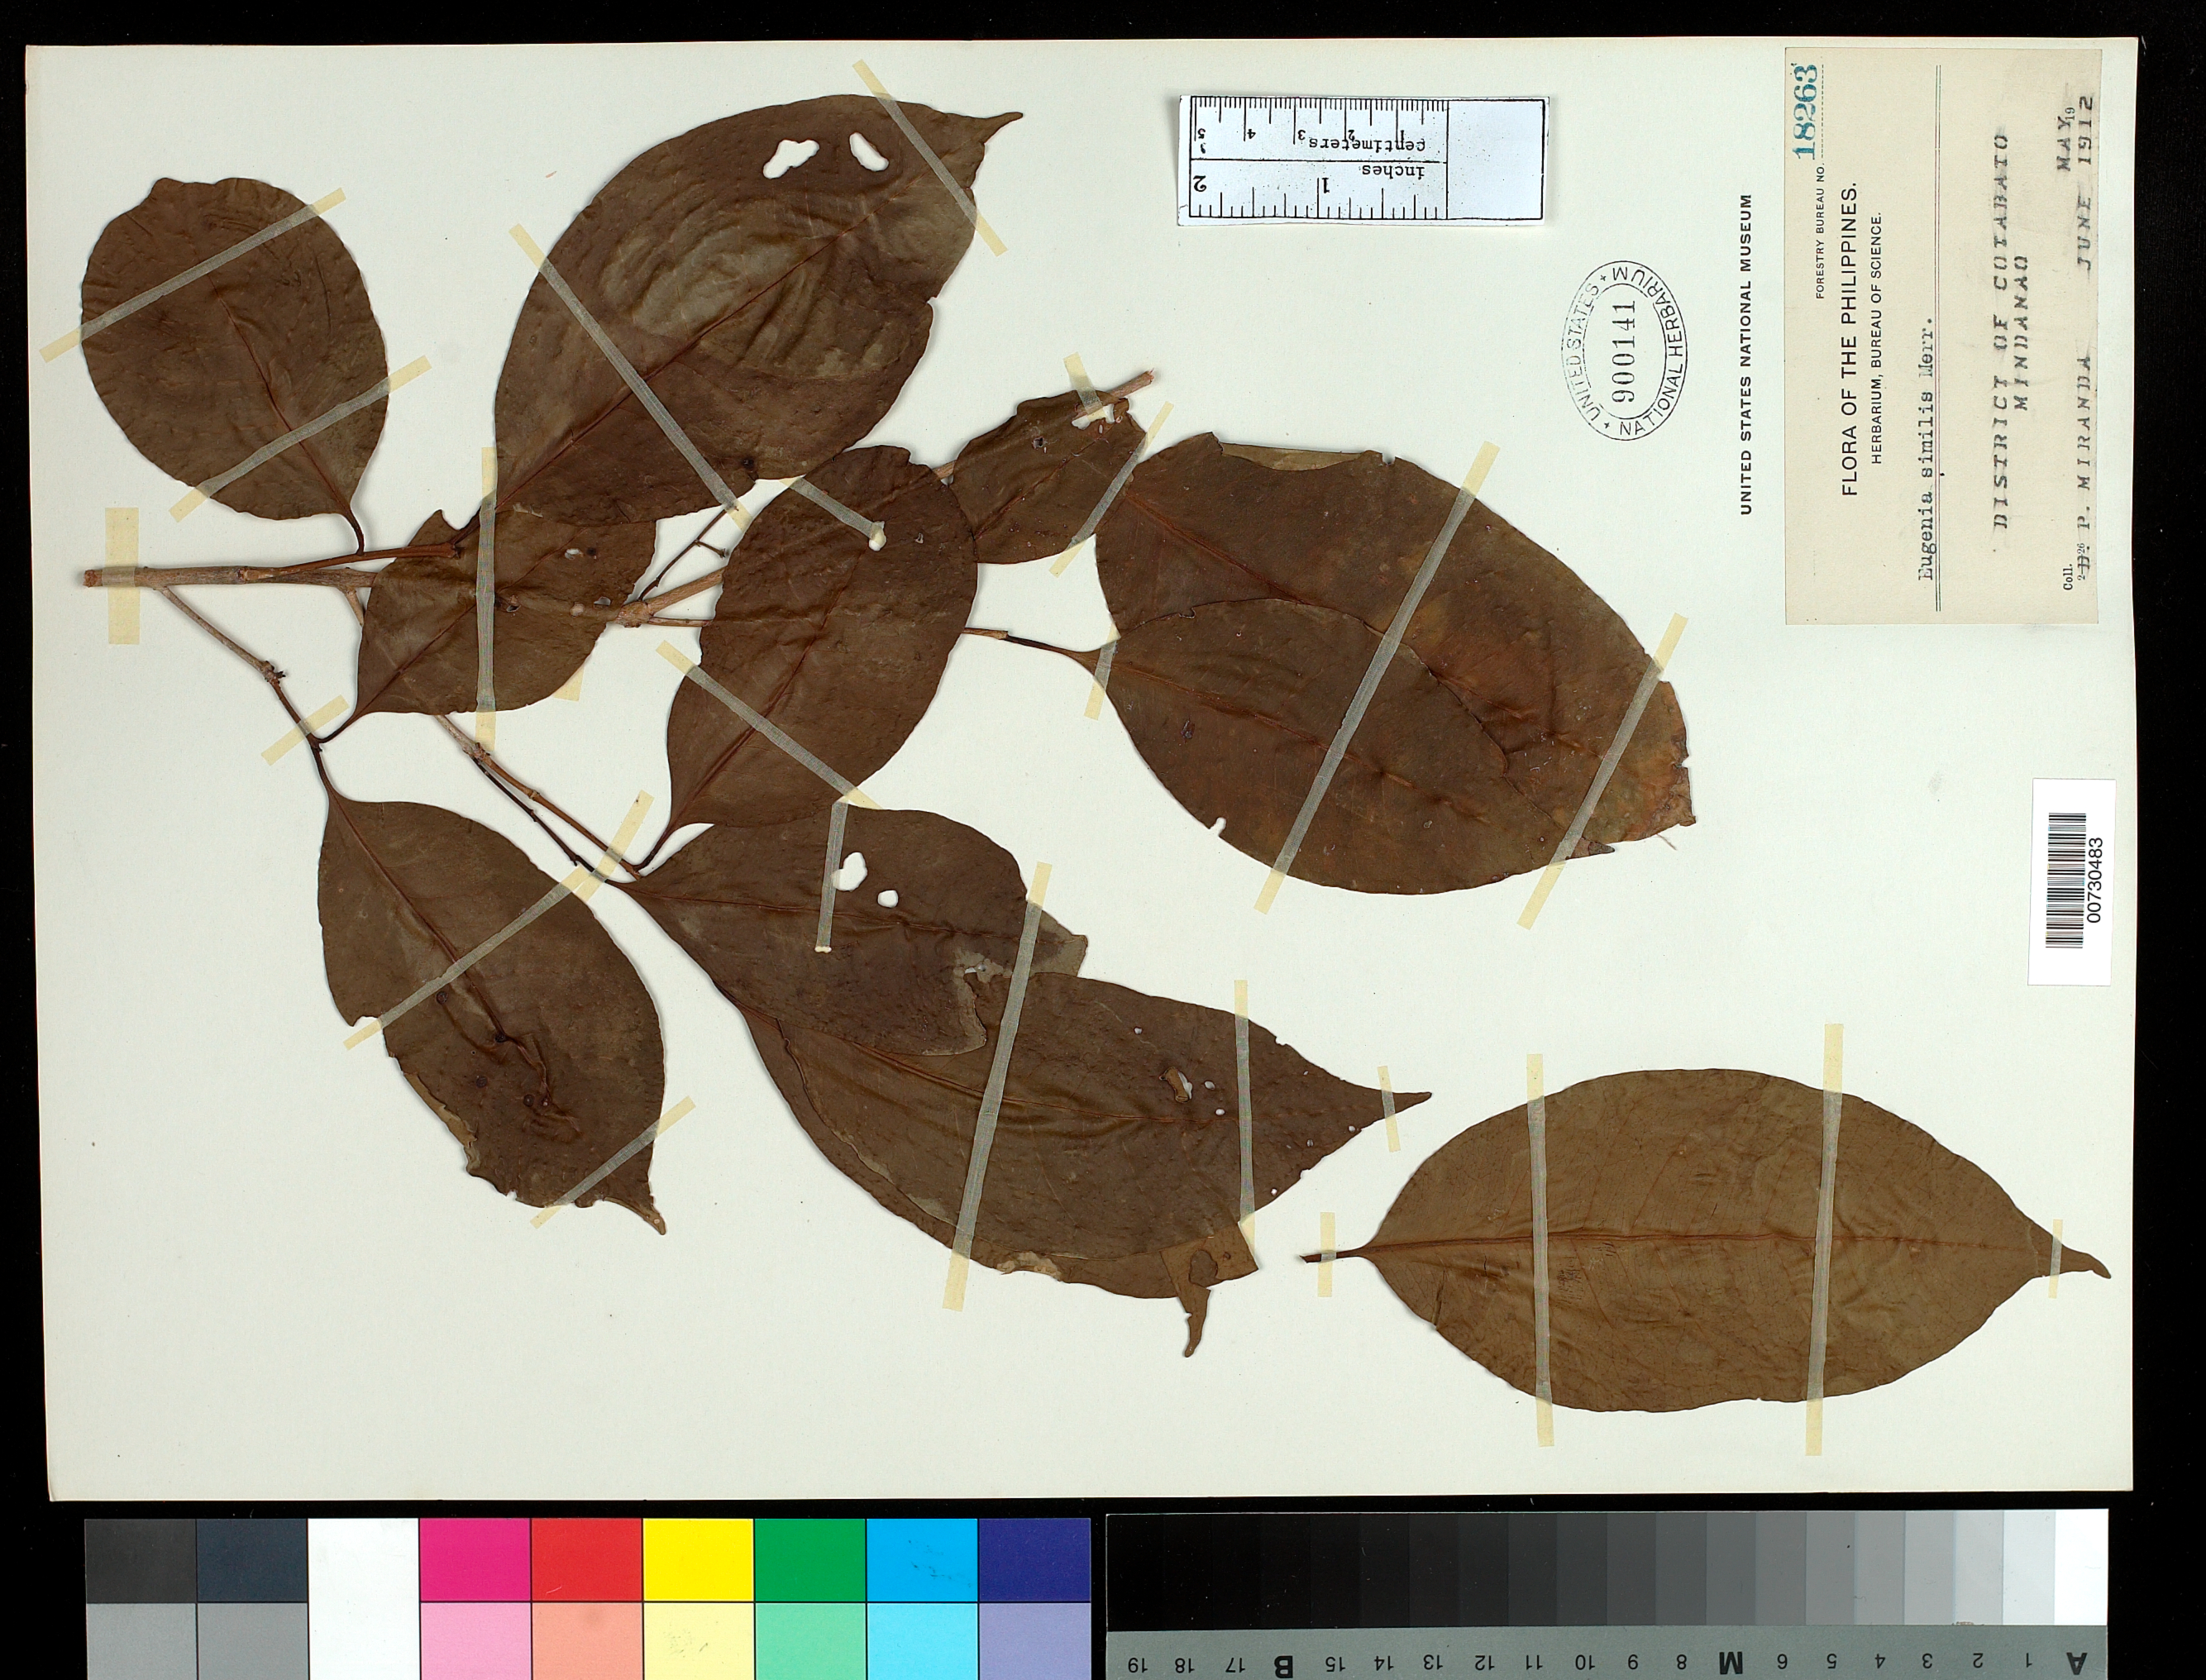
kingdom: Plantae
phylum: Tracheophyta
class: Magnoliopsida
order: Myrtales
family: Myrtaceae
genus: Syzygium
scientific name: Syzygium simile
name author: (Merr.) Merr.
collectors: D. P. Miranda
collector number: For. Bur. 18263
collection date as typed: May 1912 to -- Jun 1912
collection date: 1912-05/1912-06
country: Philippines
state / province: Soccsksargen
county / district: North Cotabato / South Cotabato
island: Mindanao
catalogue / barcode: US 900141